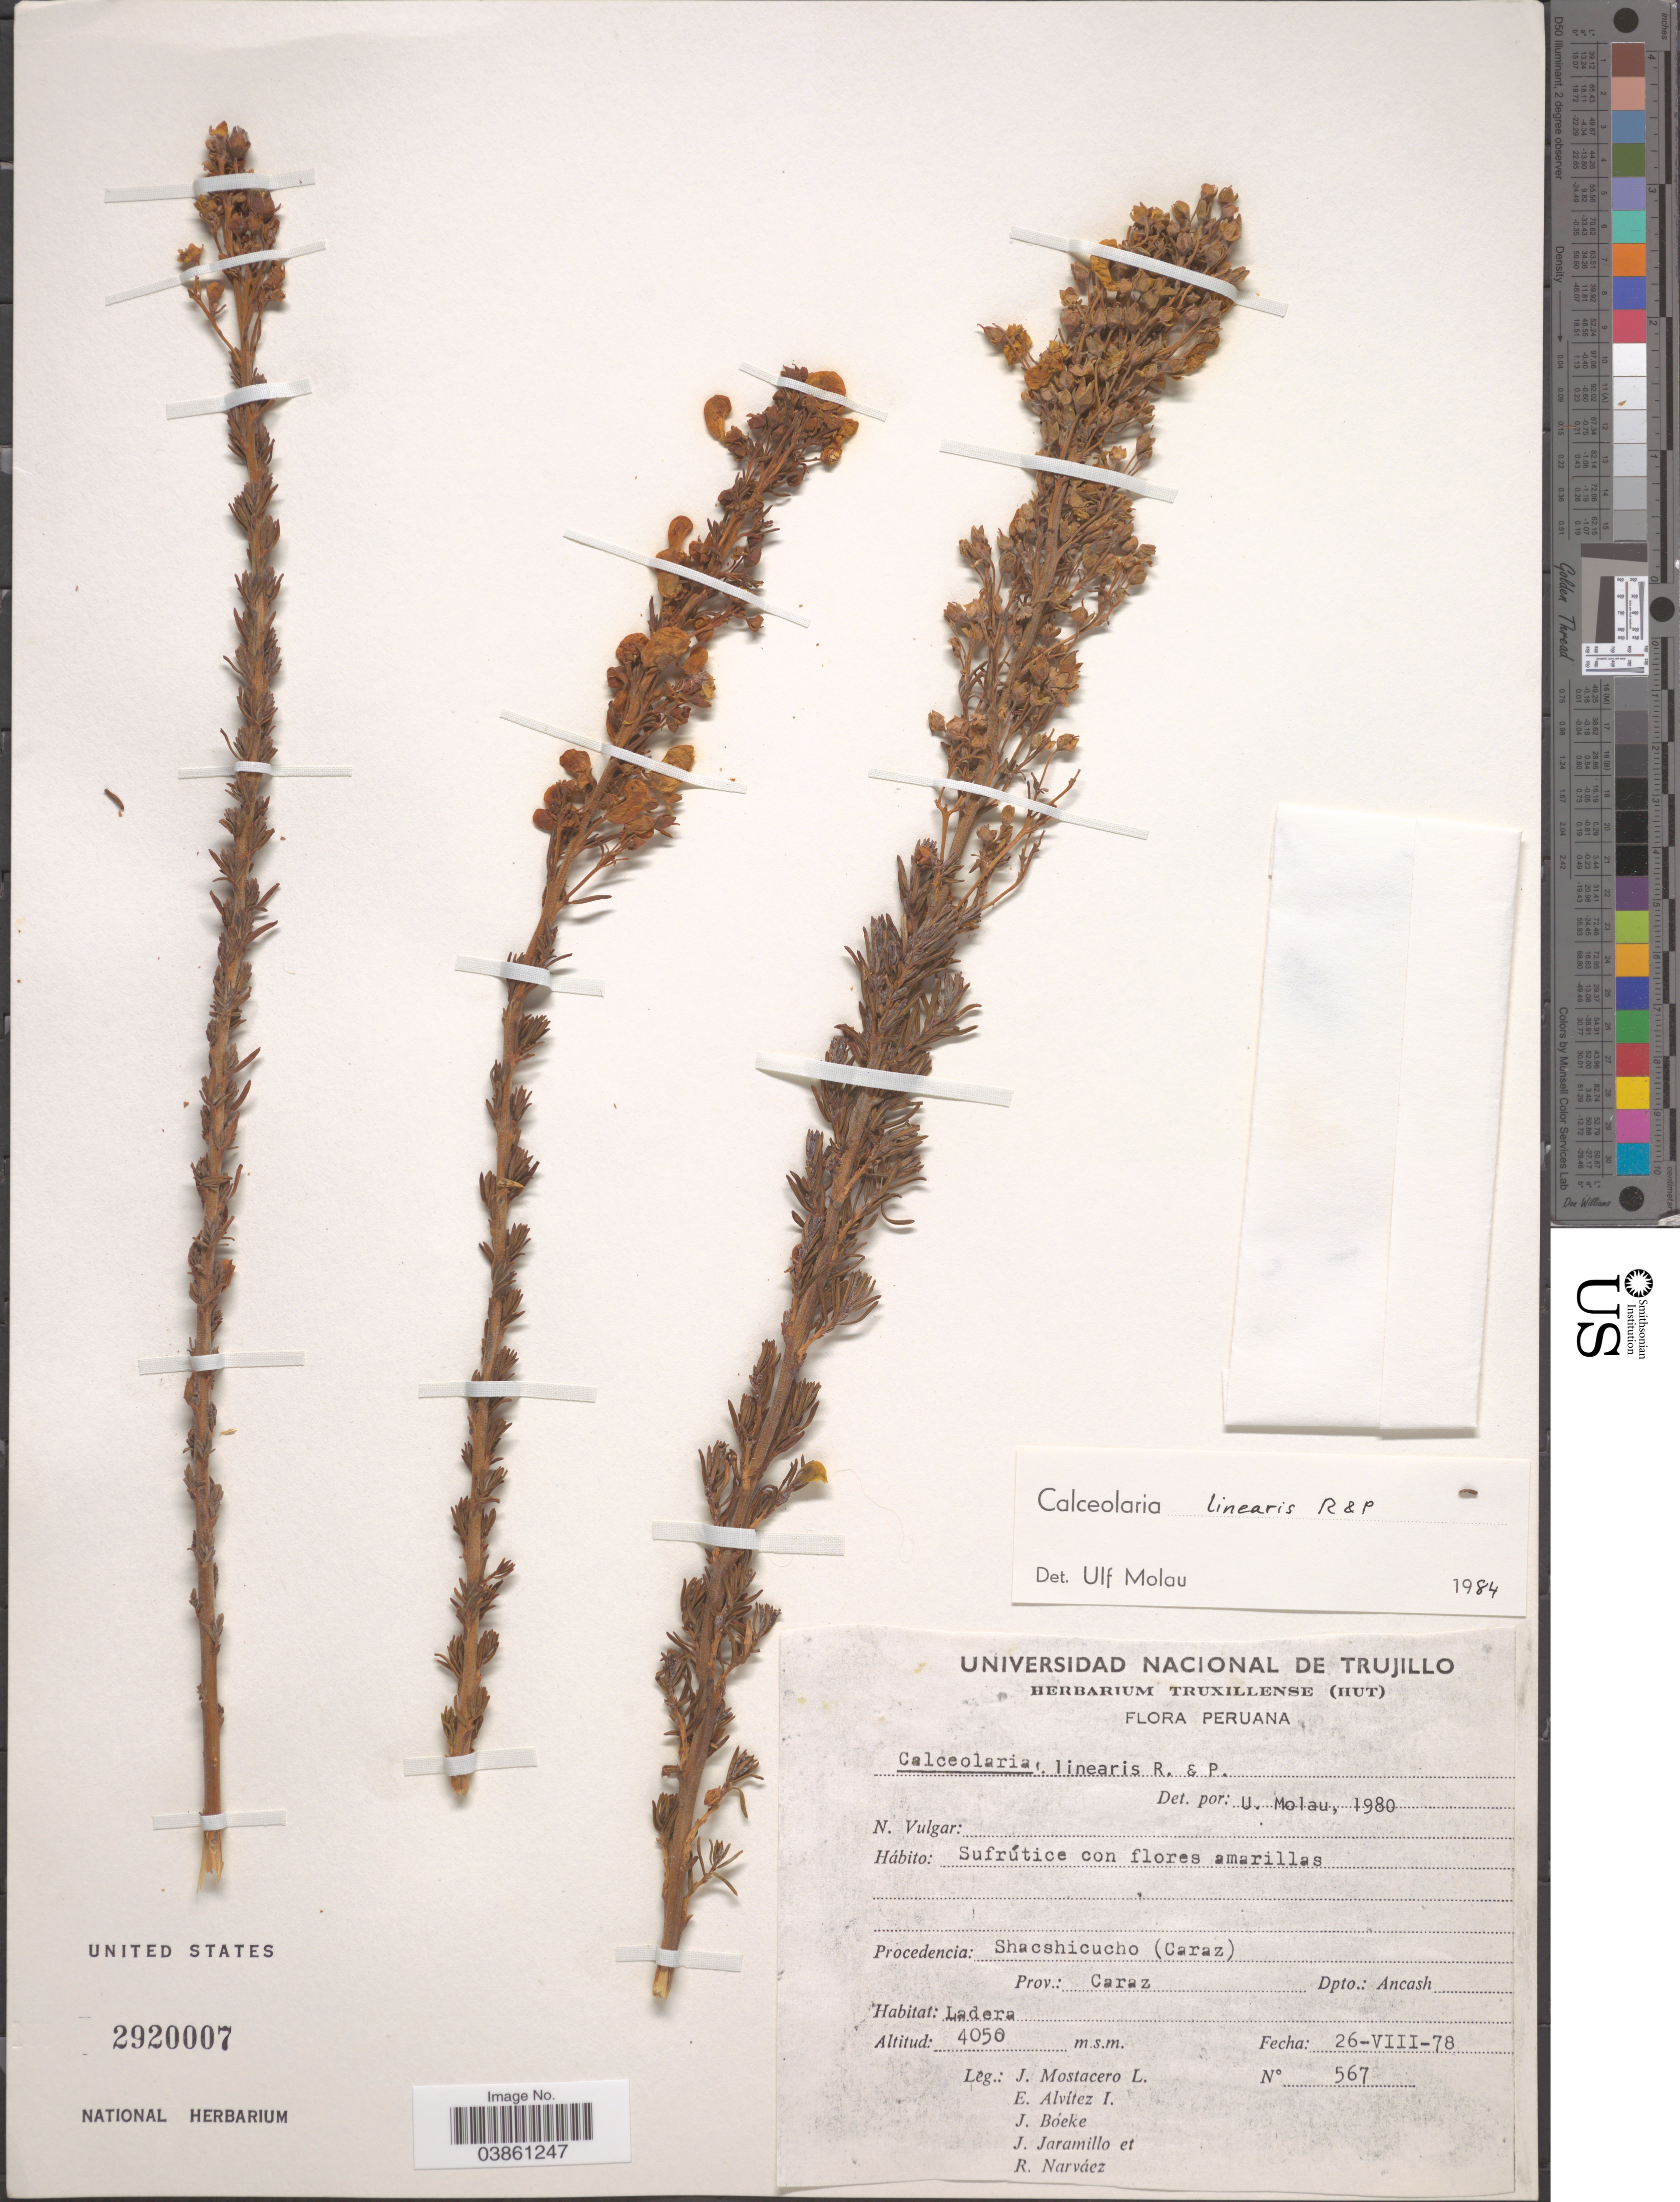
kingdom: Plantae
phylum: Tracheophyta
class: Magnoliopsida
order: Lamiales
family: Calceolariaceae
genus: Calceolaria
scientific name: Calceolaria linearis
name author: Ruiz & Pav.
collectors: J. Mostacero, E. Alvitez I., J. Boeke, J. Jaramillo & R. Narváez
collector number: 567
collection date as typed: Transcribed d/m/y: 26/8/78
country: Peru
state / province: Ancash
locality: Procedencia: Shacshicucho (Caraz). Prov.: Caraz. Dpto.: Ancash.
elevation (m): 4050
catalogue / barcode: US 2920007